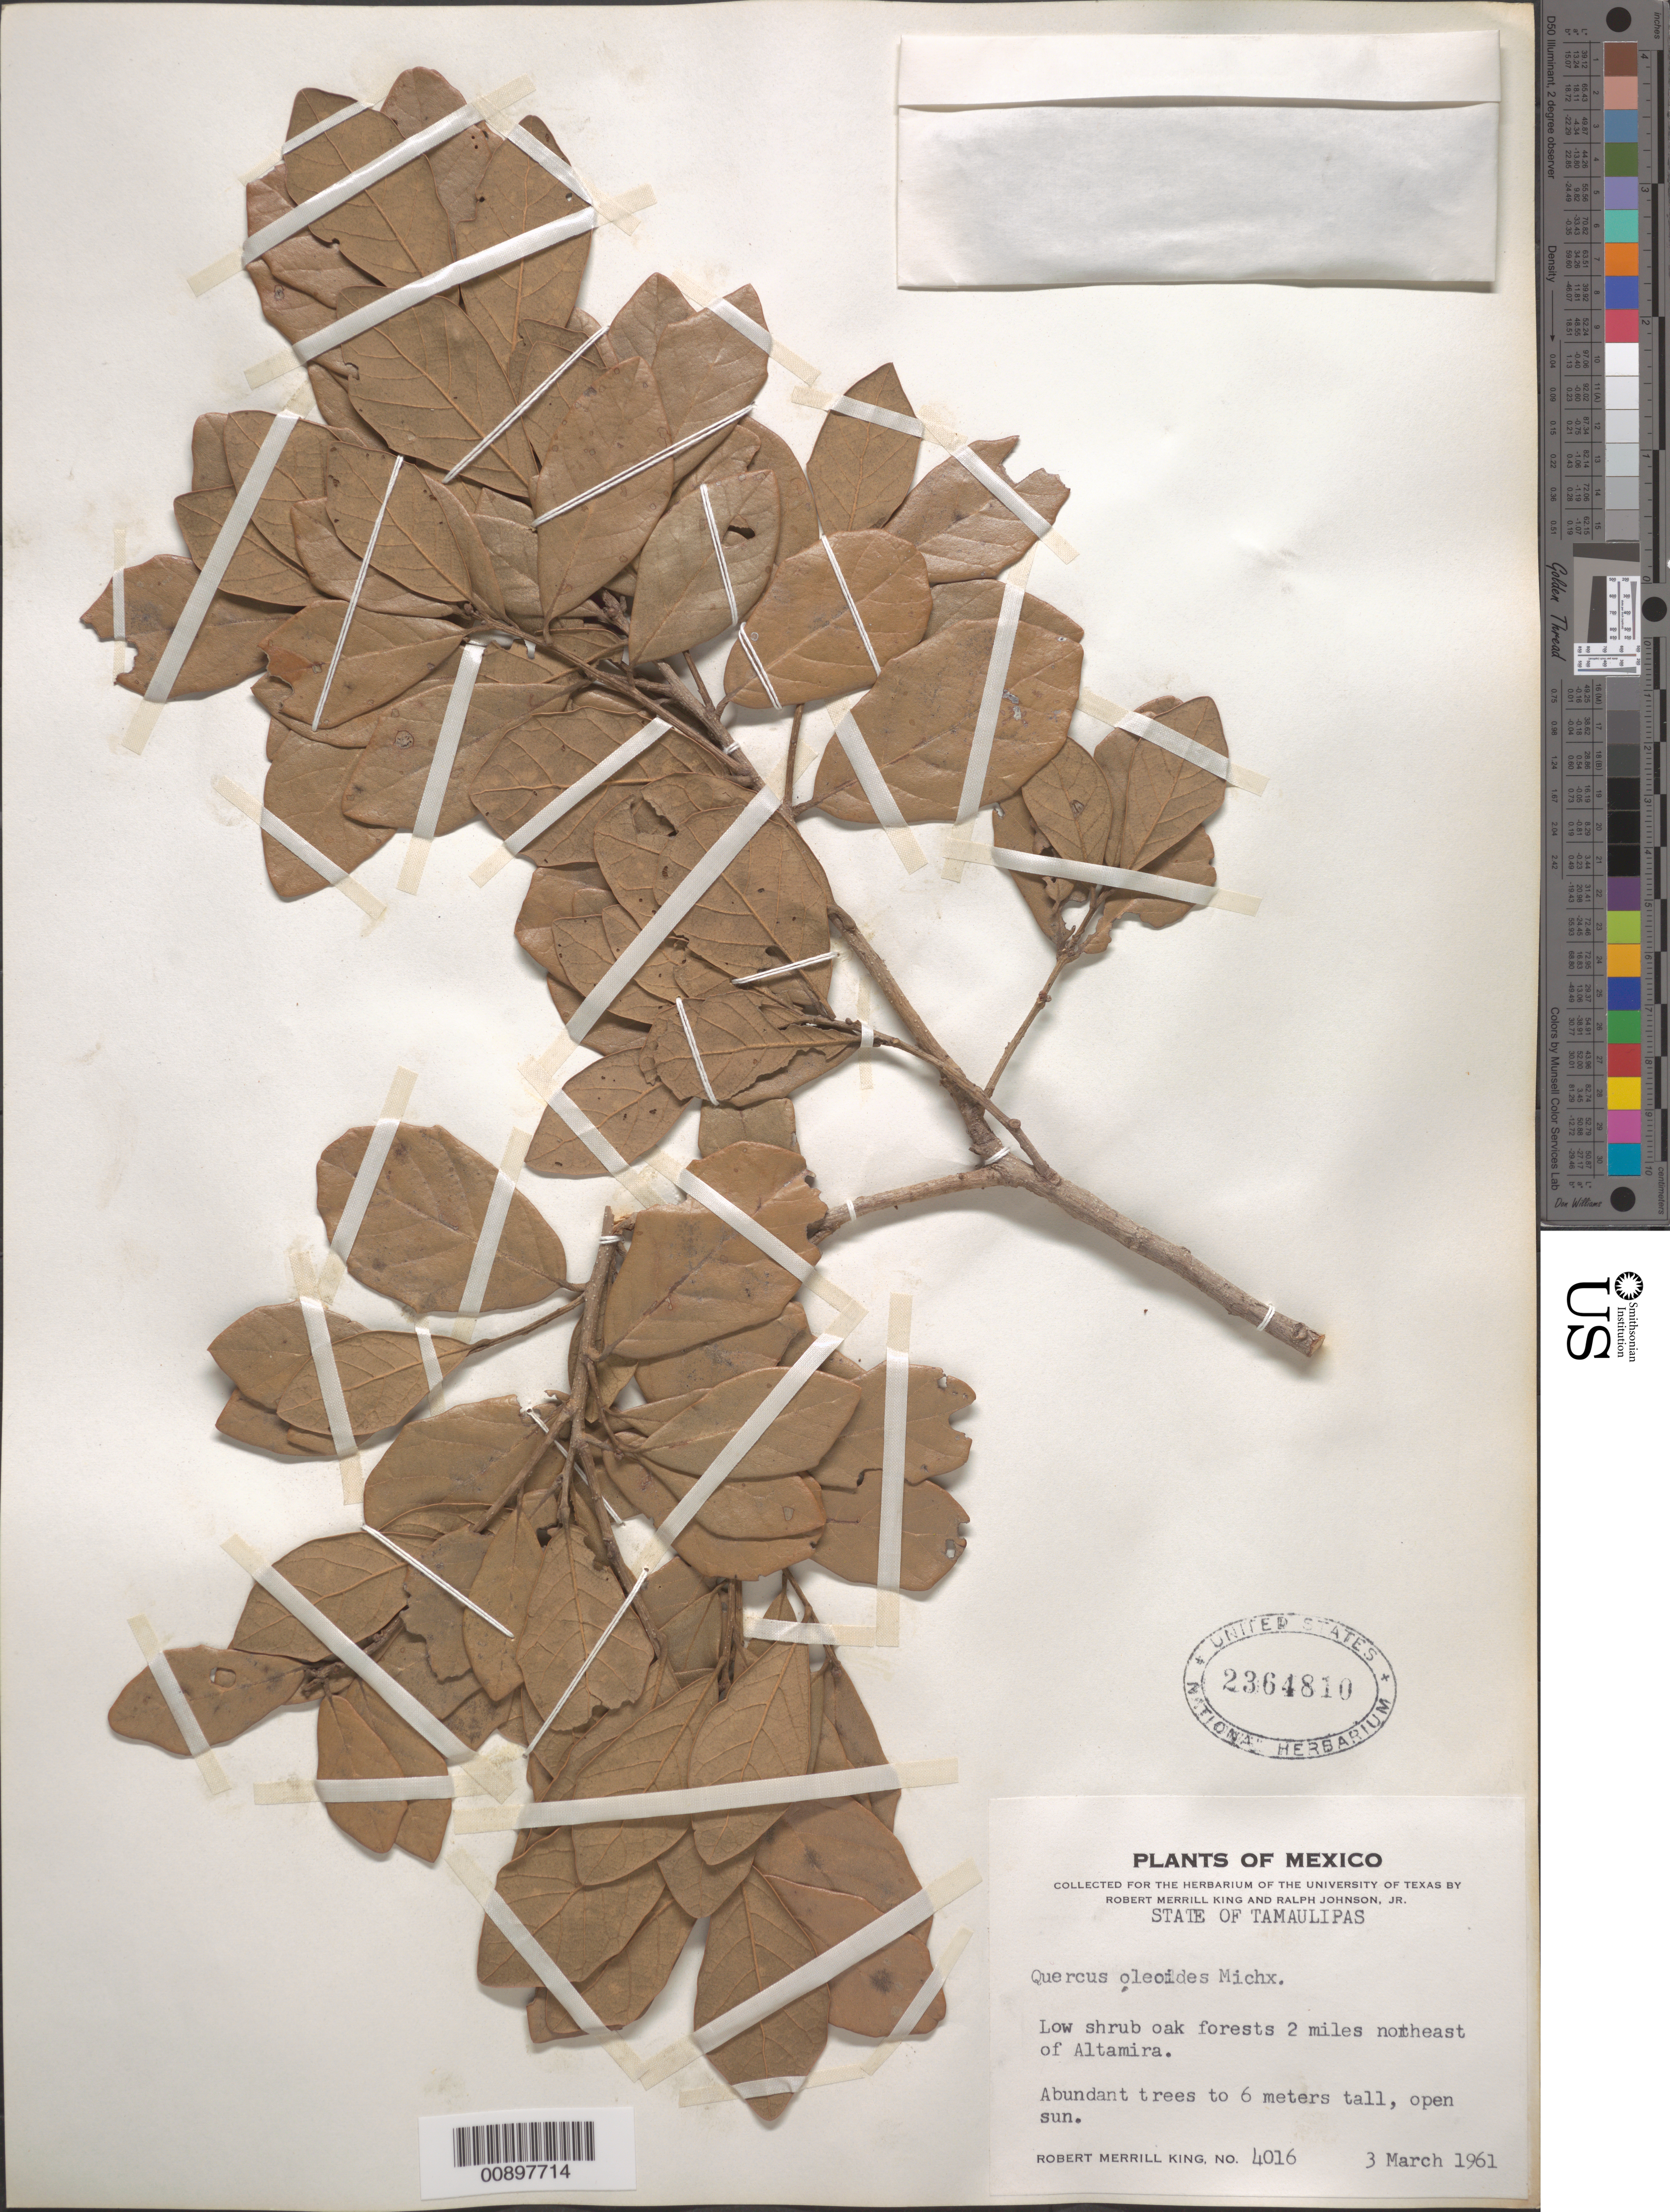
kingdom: Plantae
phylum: Tracheophyta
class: Magnoliopsida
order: Fagales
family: Fagaceae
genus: Quercus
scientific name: Quercus oleoides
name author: Schltdl. & Cham.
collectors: R. M. King & R. Johnson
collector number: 4016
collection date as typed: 03 Mar 1961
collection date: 1961-03-03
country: Mexico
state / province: Tamaulipas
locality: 2 miles northeast of Altamira.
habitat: Low shrub oak forests. Open sun.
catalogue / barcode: US 2364810